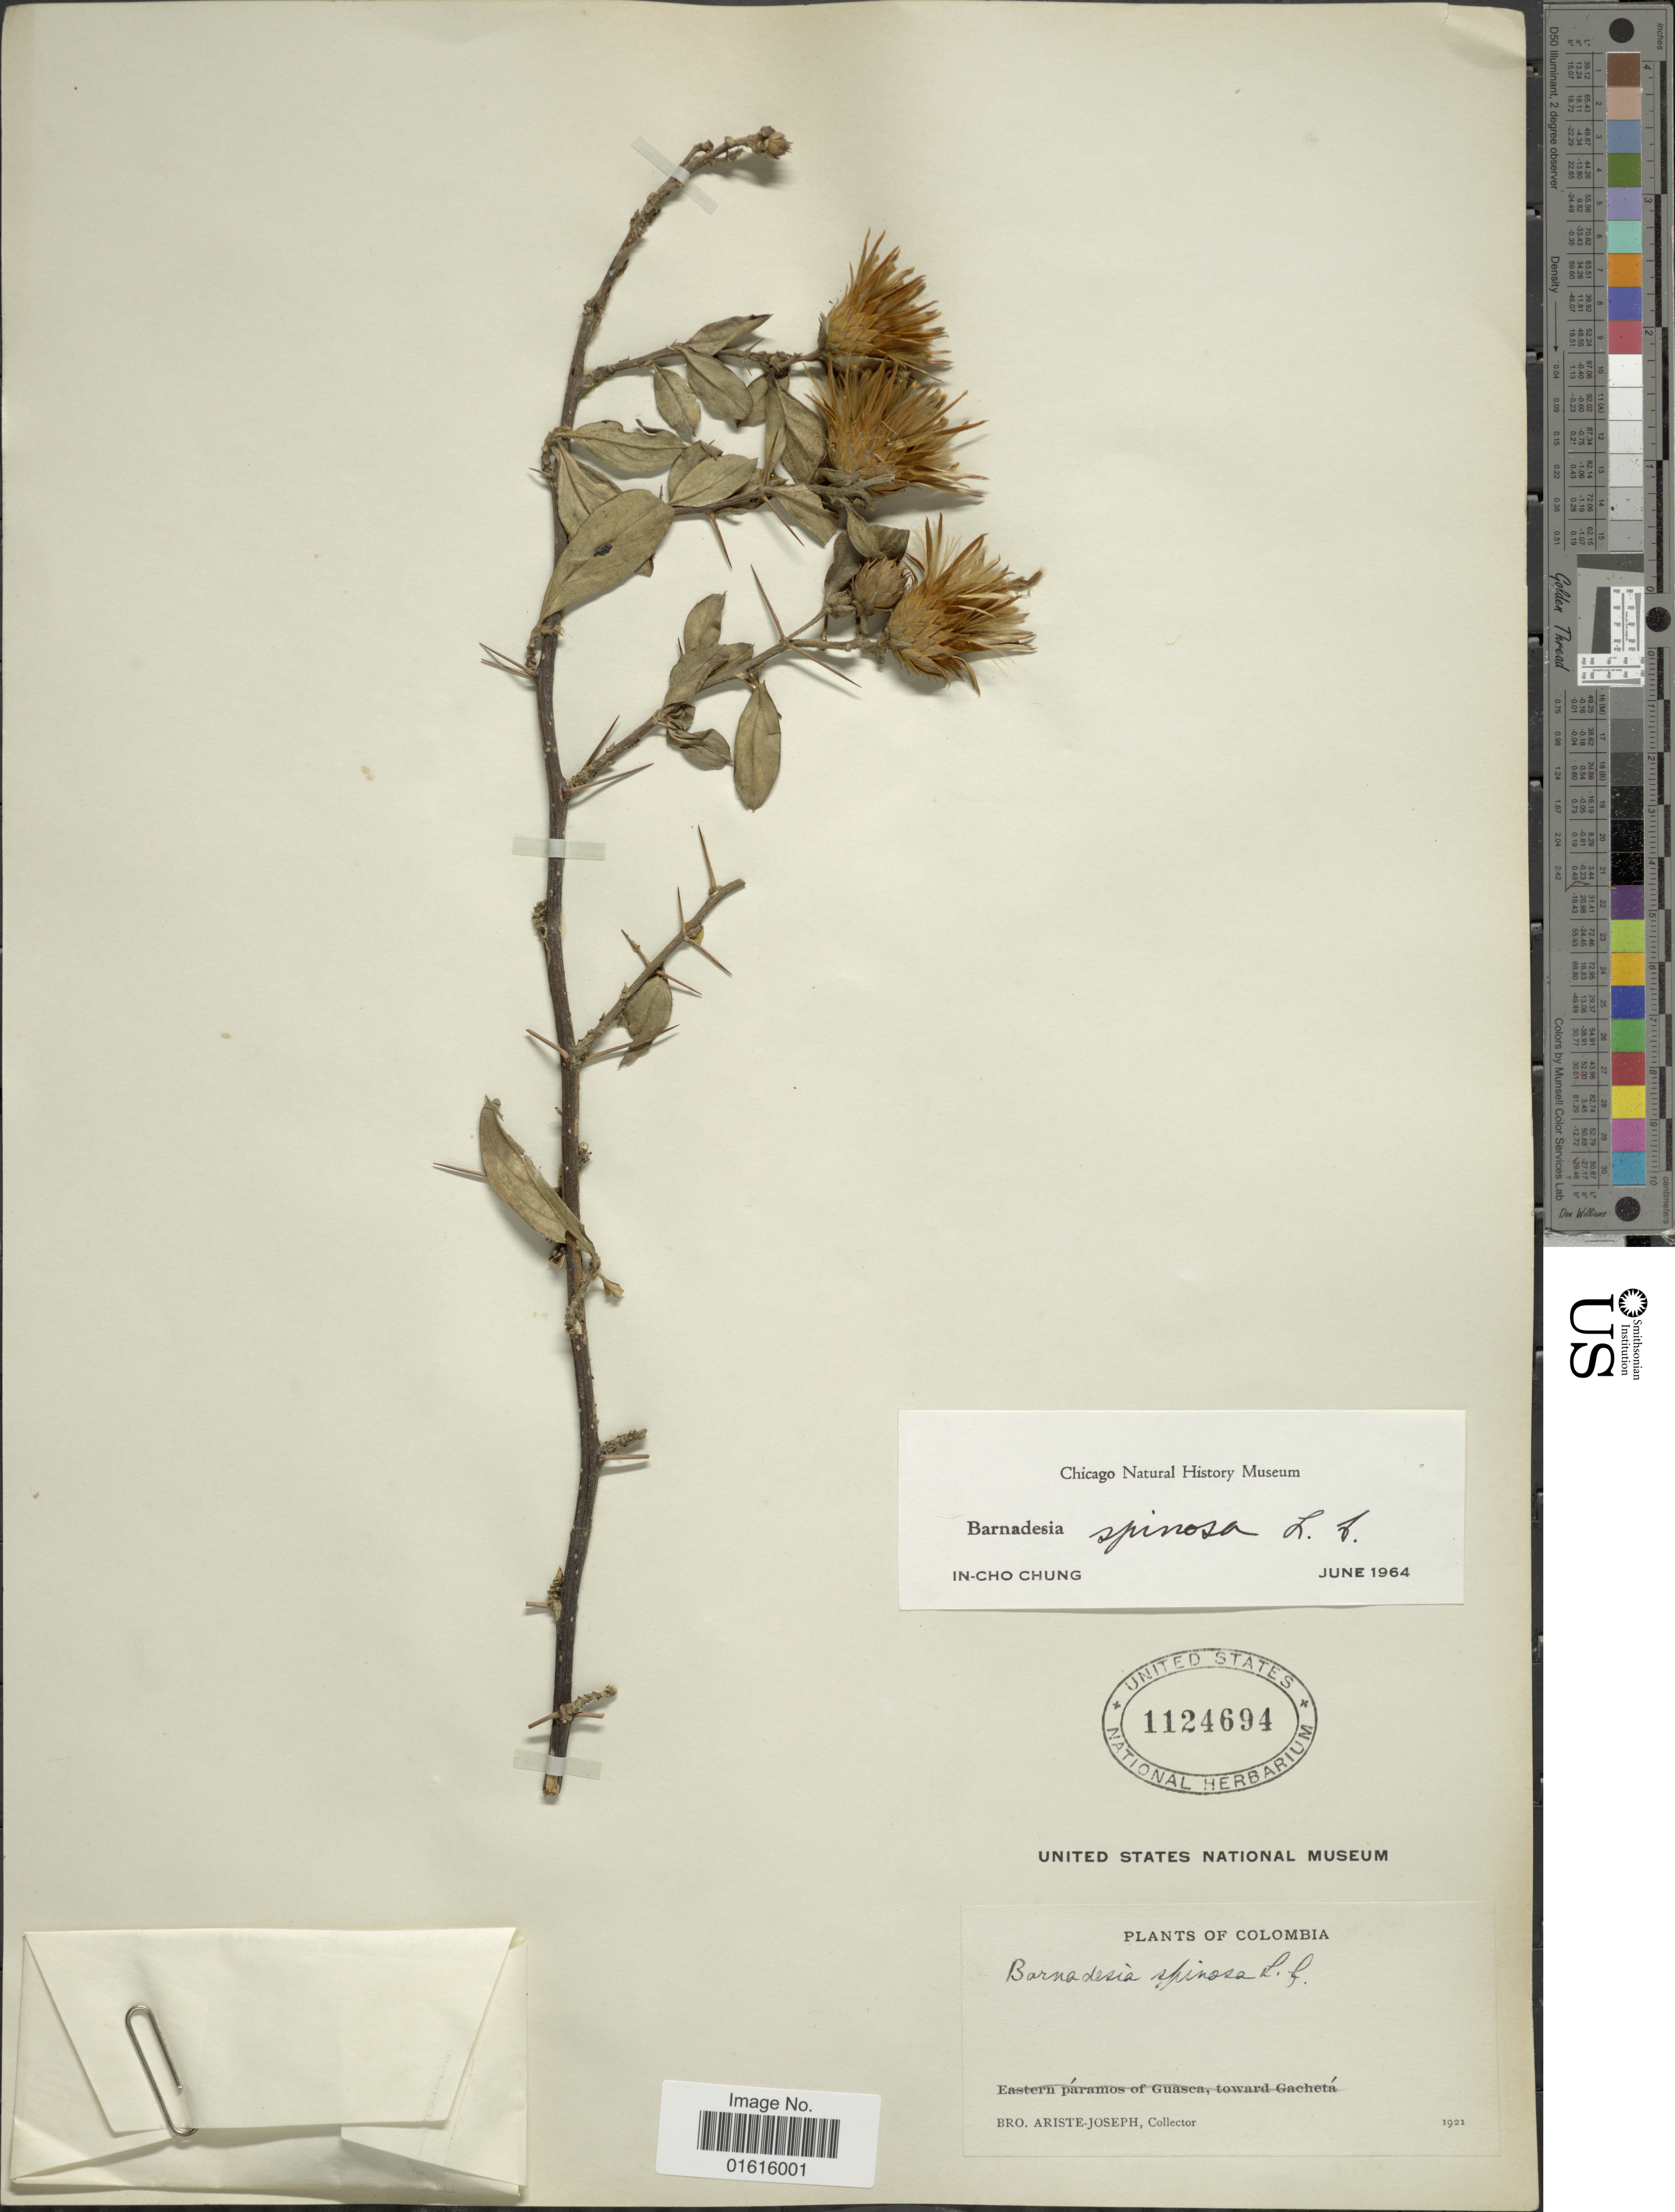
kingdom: Plantae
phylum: Tracheophyta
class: Magnoliopsida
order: Asterales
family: Asteraceae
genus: Barnadesia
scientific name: Barnadesia spinosa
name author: L. f.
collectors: Bro. Ariste-Joseph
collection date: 1921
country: Colombia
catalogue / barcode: US 1124694